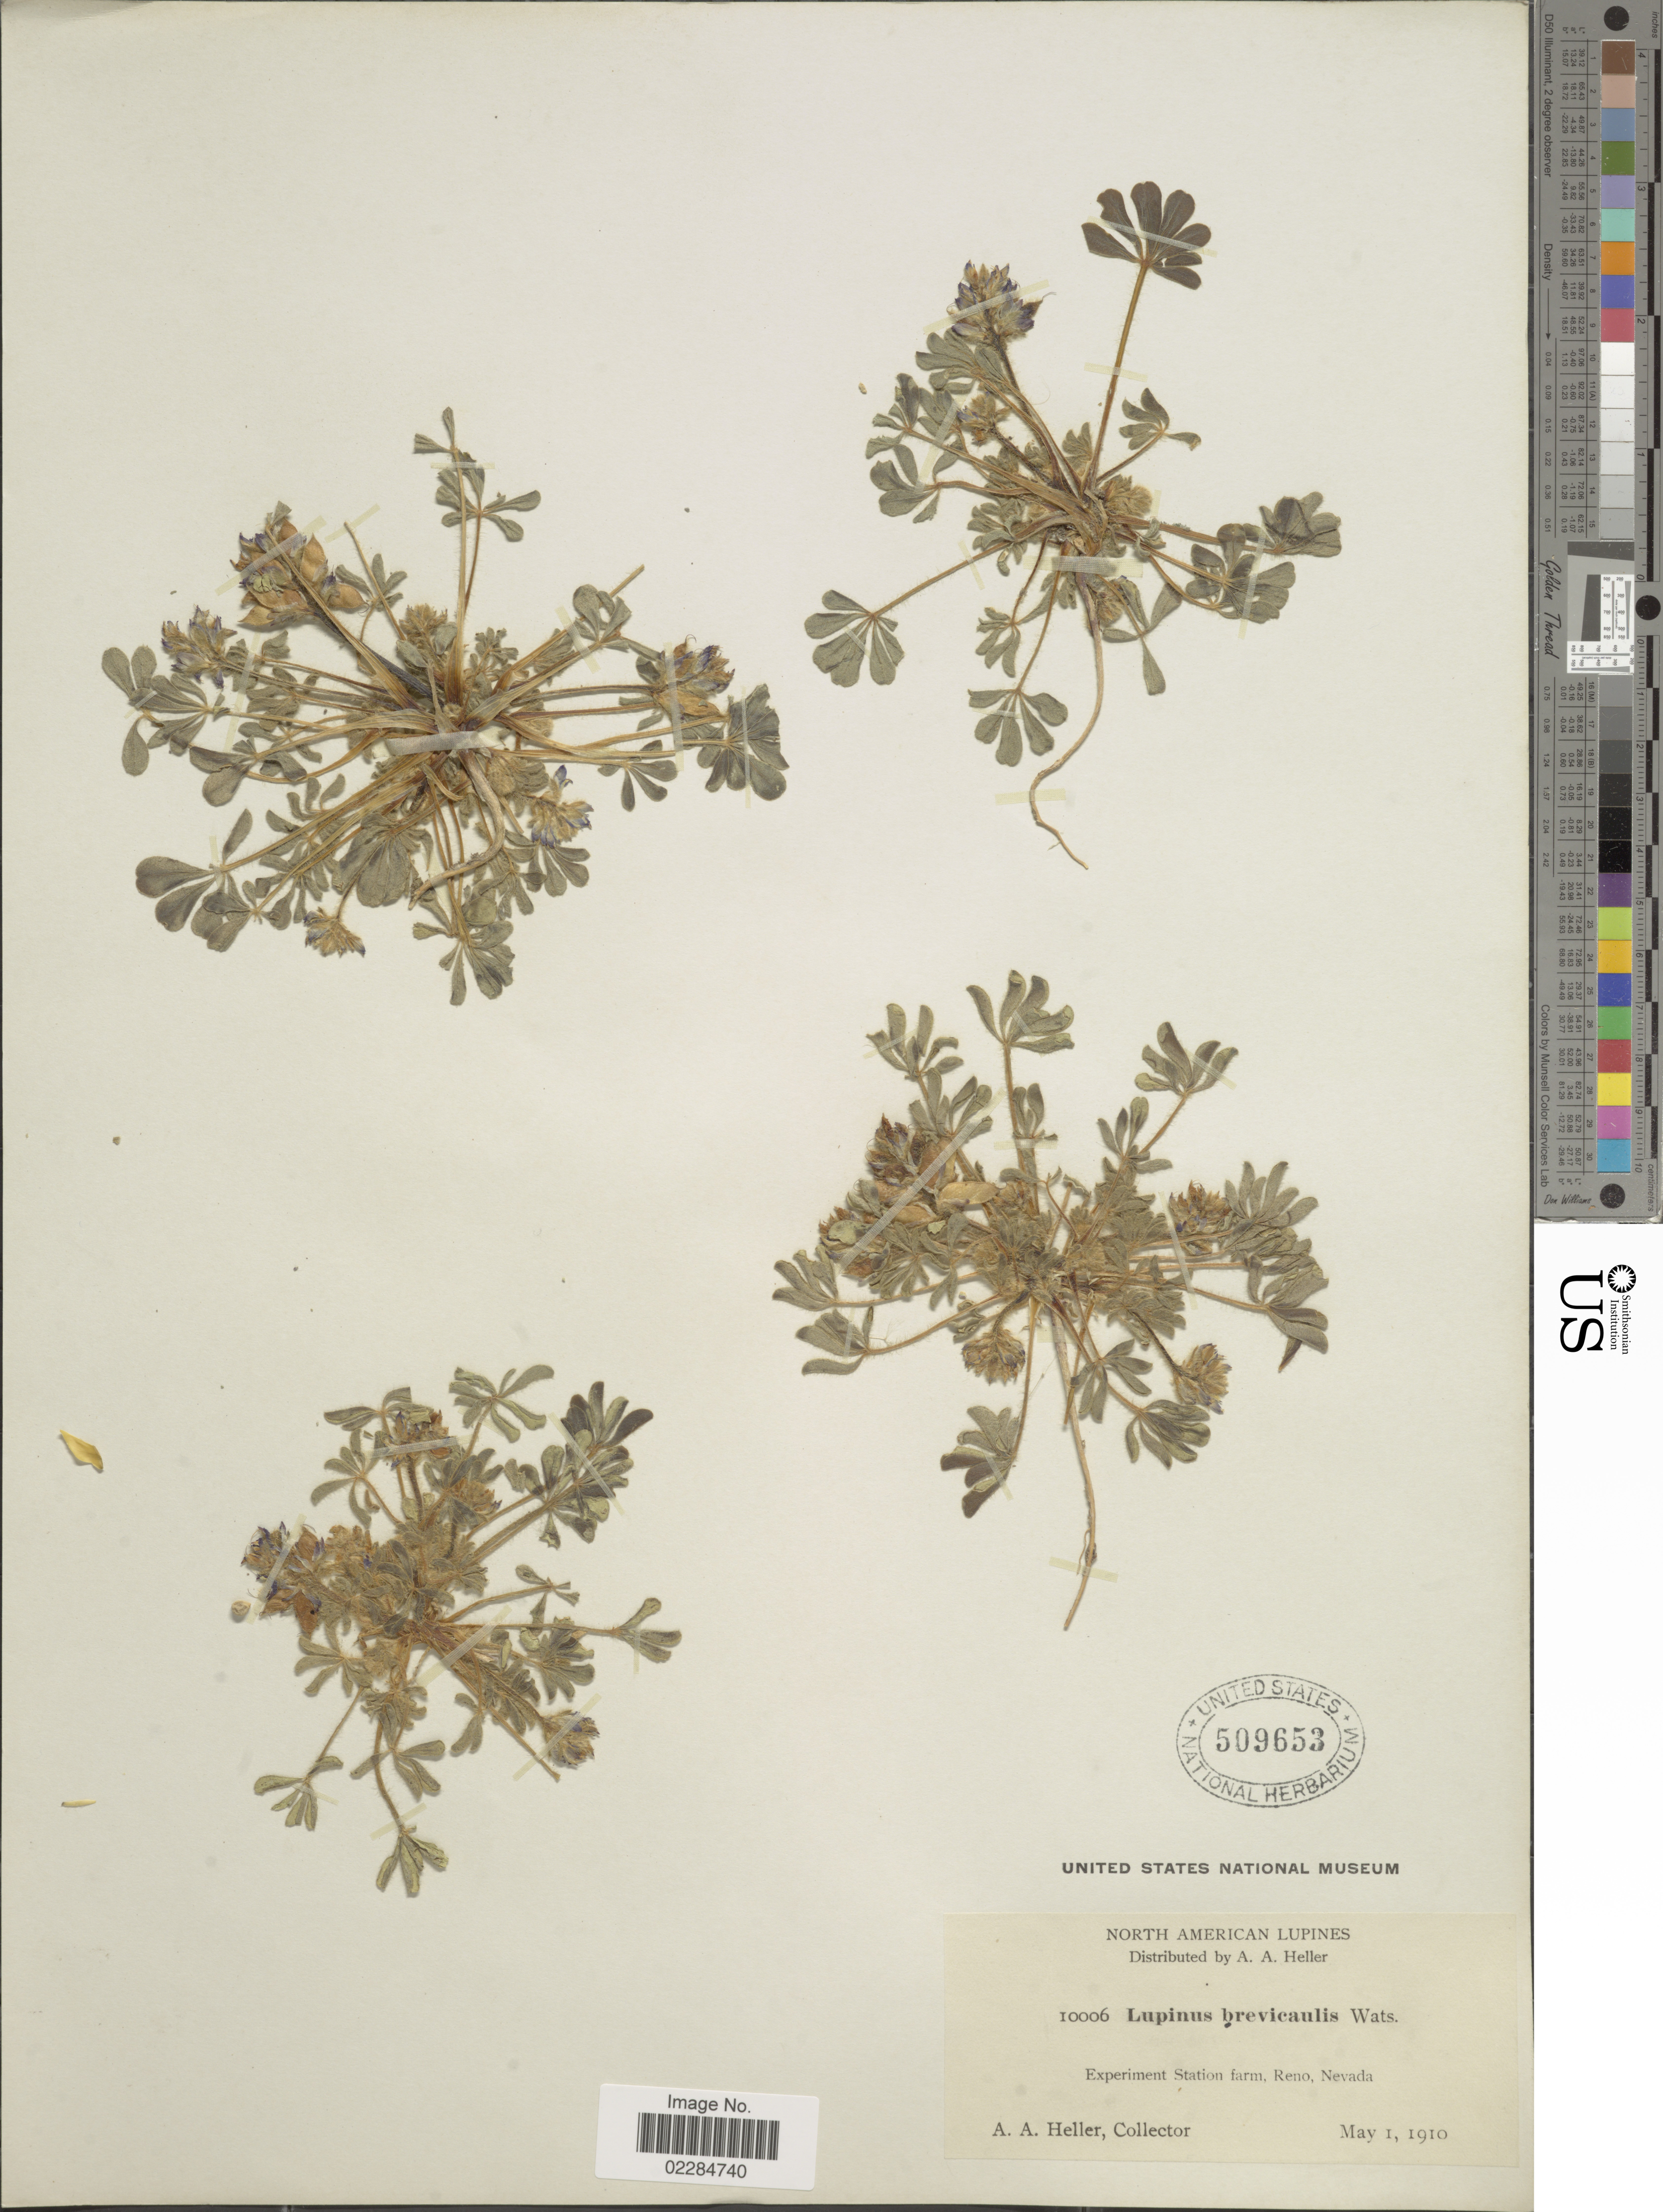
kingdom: Plantae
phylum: Tracheophyta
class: Magnoliopsida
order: Fabales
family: Fabaceae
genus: Lupinus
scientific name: Lupinus brevicaulis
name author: S. Watson in C. King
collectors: A. A. Heller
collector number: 10006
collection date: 1910-05-01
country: United States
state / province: Nevada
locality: Expiriment Station Farm, Reno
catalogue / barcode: US 509653